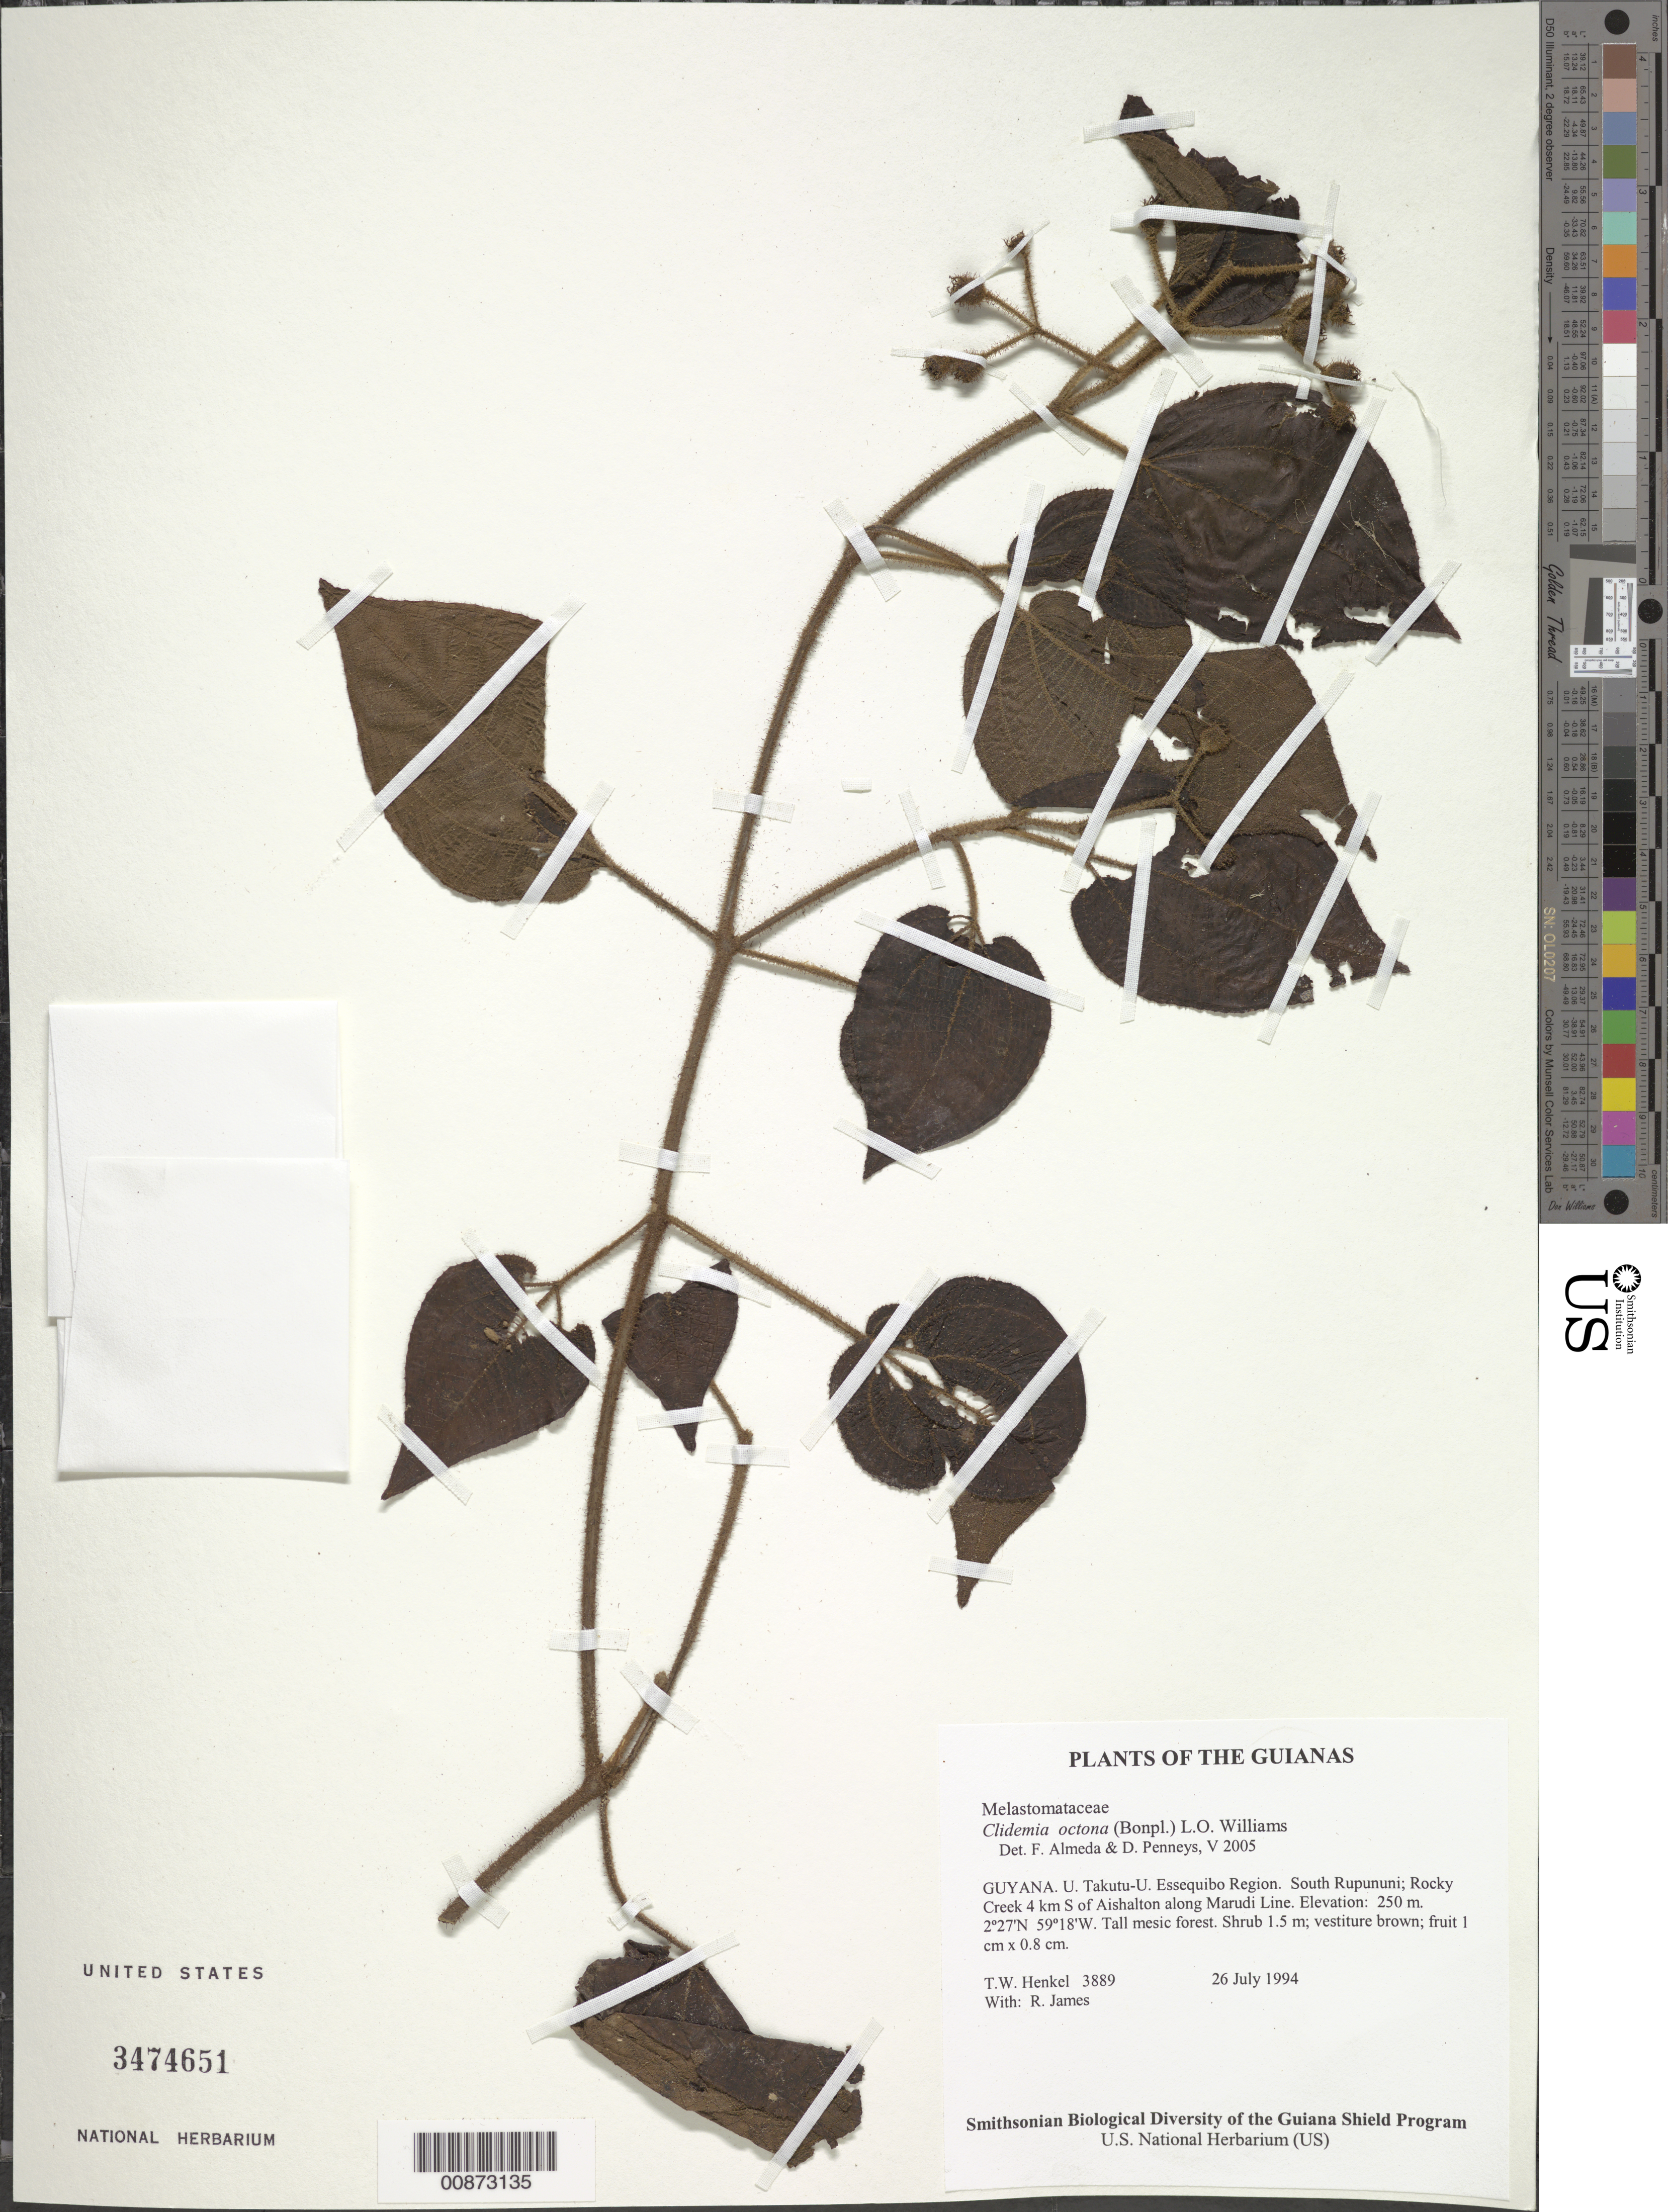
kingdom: Plantae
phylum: Tracheophyta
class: Magnoliopsida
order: Myrtales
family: Melastomataceae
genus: Clidemia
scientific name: Clidemia octona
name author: (Bonpl.) L.O. Williams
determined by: Almeda, F.; Penneys, D. S.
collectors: T. Henkel & R. James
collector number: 3889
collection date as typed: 26 July 1994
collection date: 1994-07-26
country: Guyana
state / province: U. Takutu-U. Essequibo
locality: South Rupununi; Rocky Creek 4 km S of Aishalton along Marudi Line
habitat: Tall mesic forest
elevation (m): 250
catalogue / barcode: US 3474651